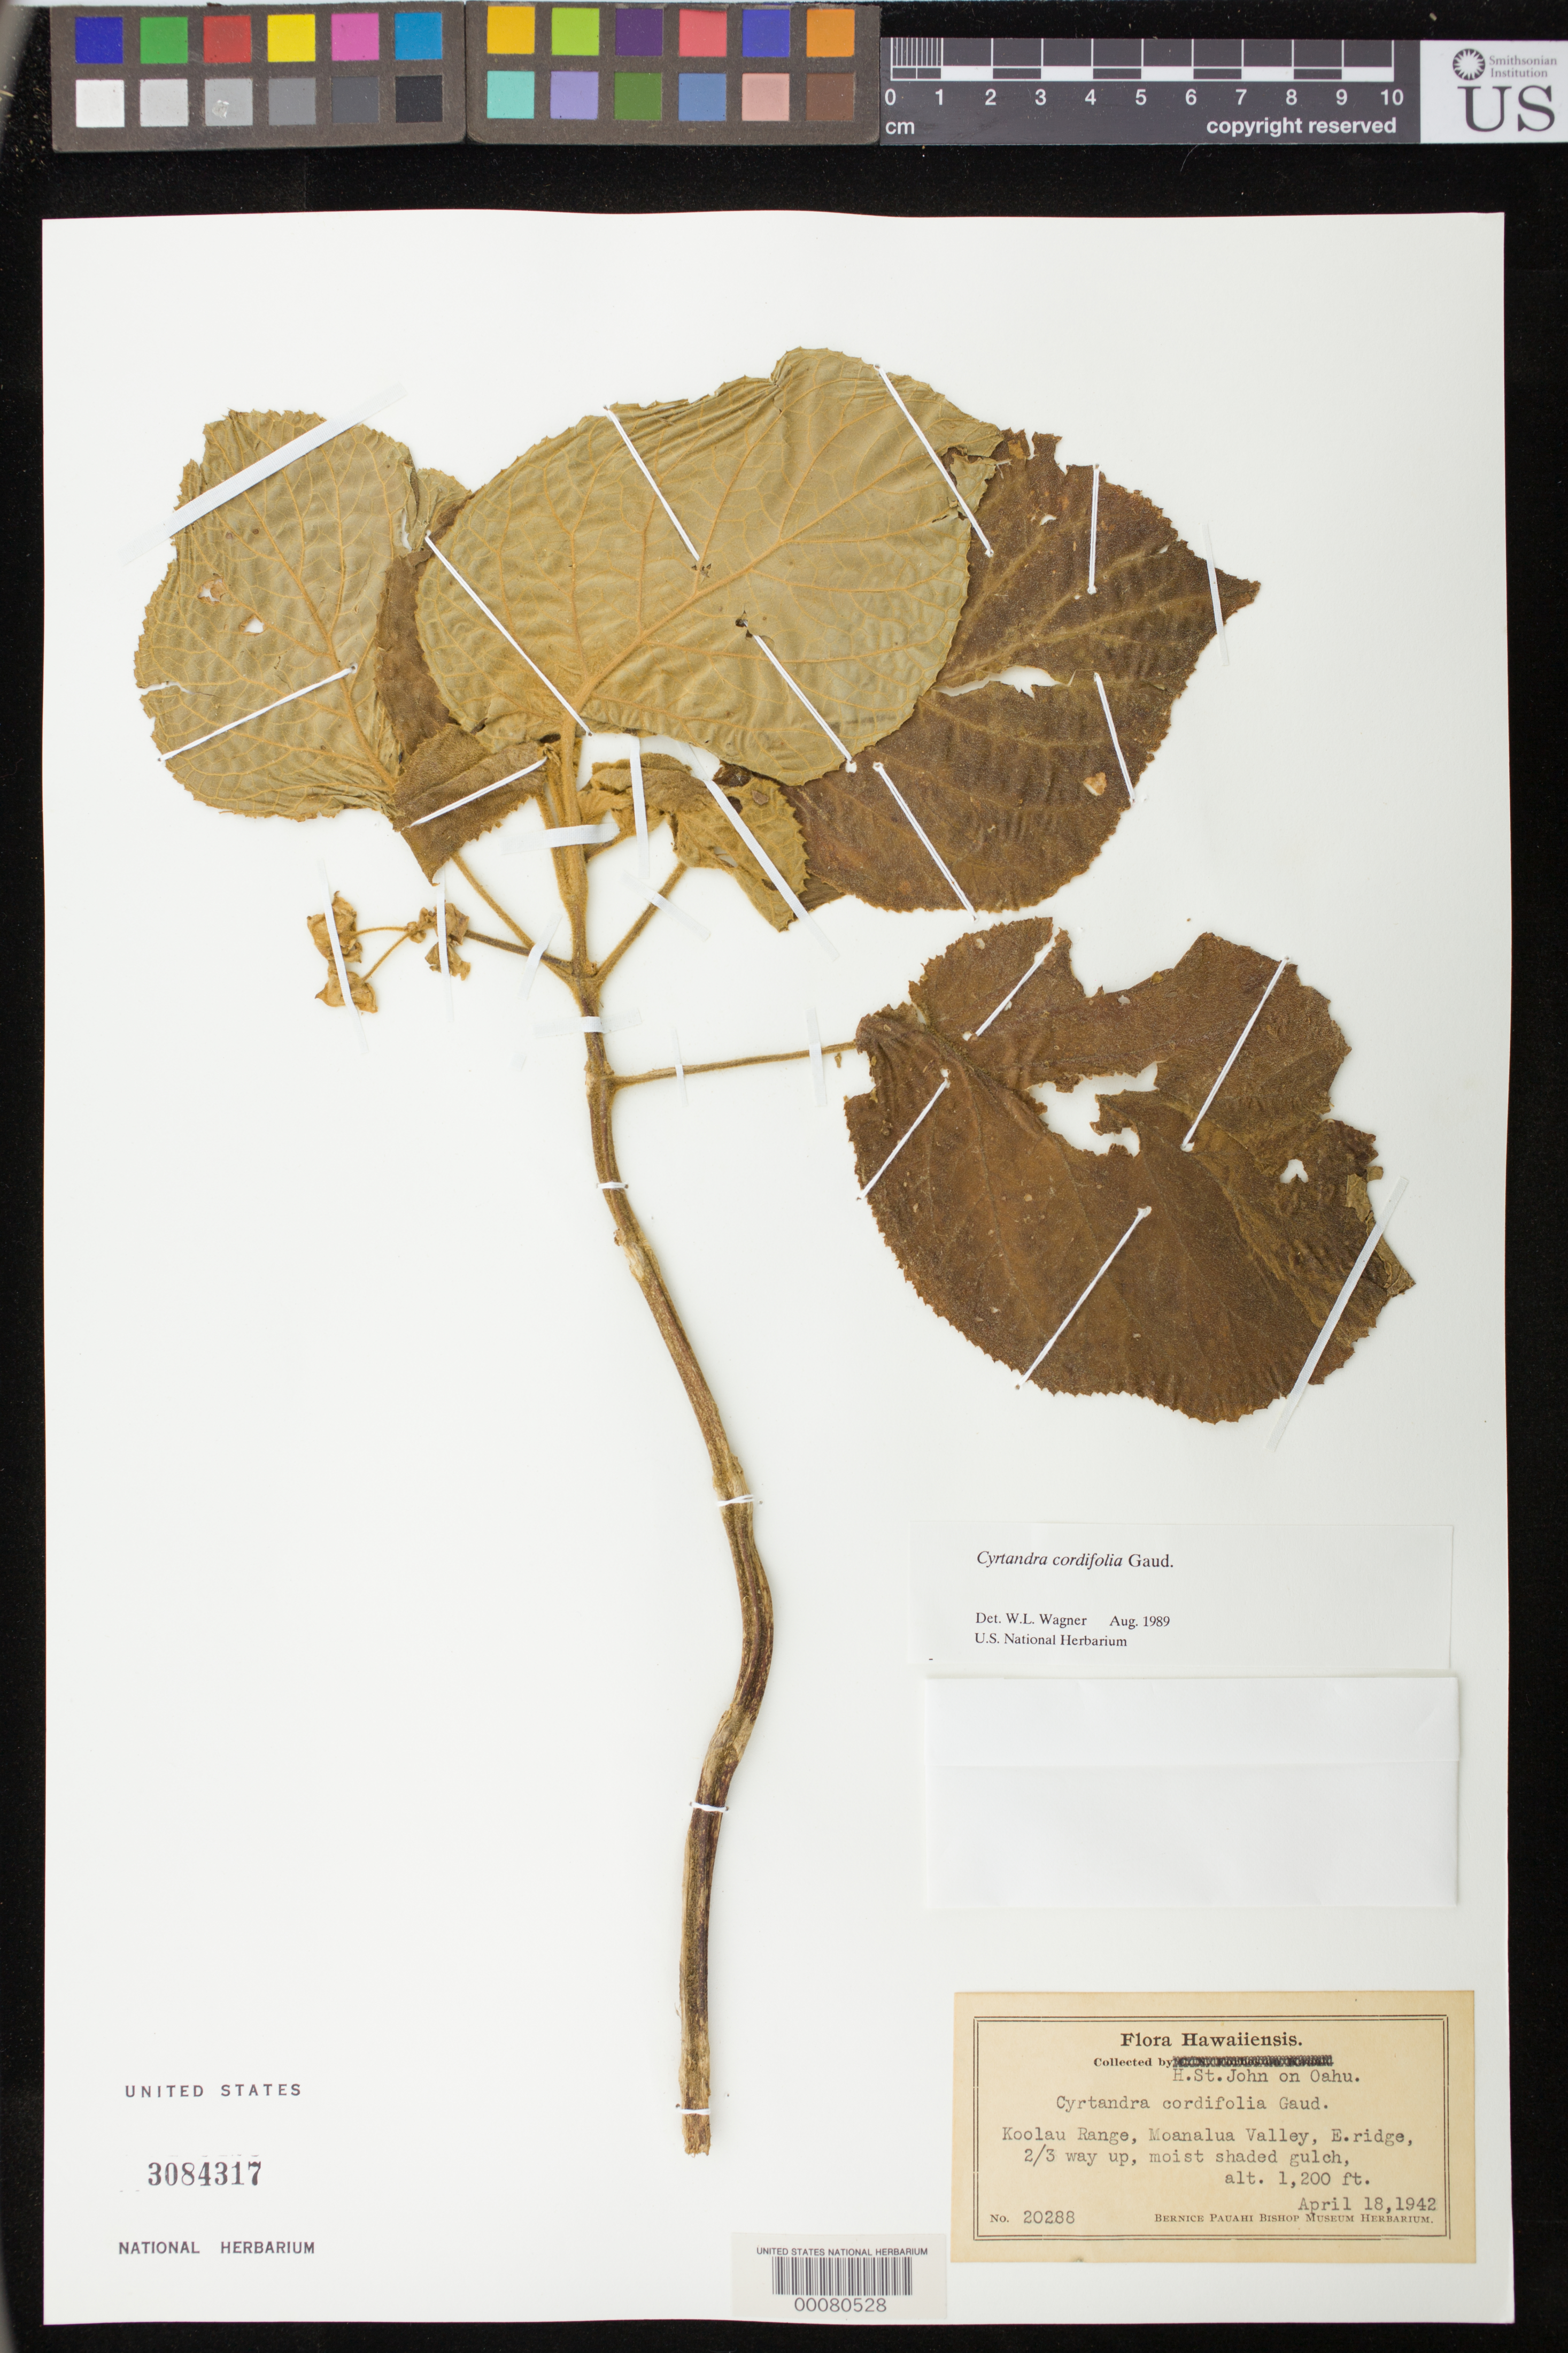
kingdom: Plantae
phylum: Tracheophyta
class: Magnoliopsida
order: Lamiales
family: Gesneriaceae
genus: Cyrtandra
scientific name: Cyrtandra cordifolia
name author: Gaudich.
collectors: H. St. John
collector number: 20288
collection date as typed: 18 Apr 1942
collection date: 1942-04-18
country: United States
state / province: Hawaii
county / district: Honolulu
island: Oahu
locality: Koolau Range, Moanalua Valley, E ridge, 2/3 way up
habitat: Moist shaded gulch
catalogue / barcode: US 3084317